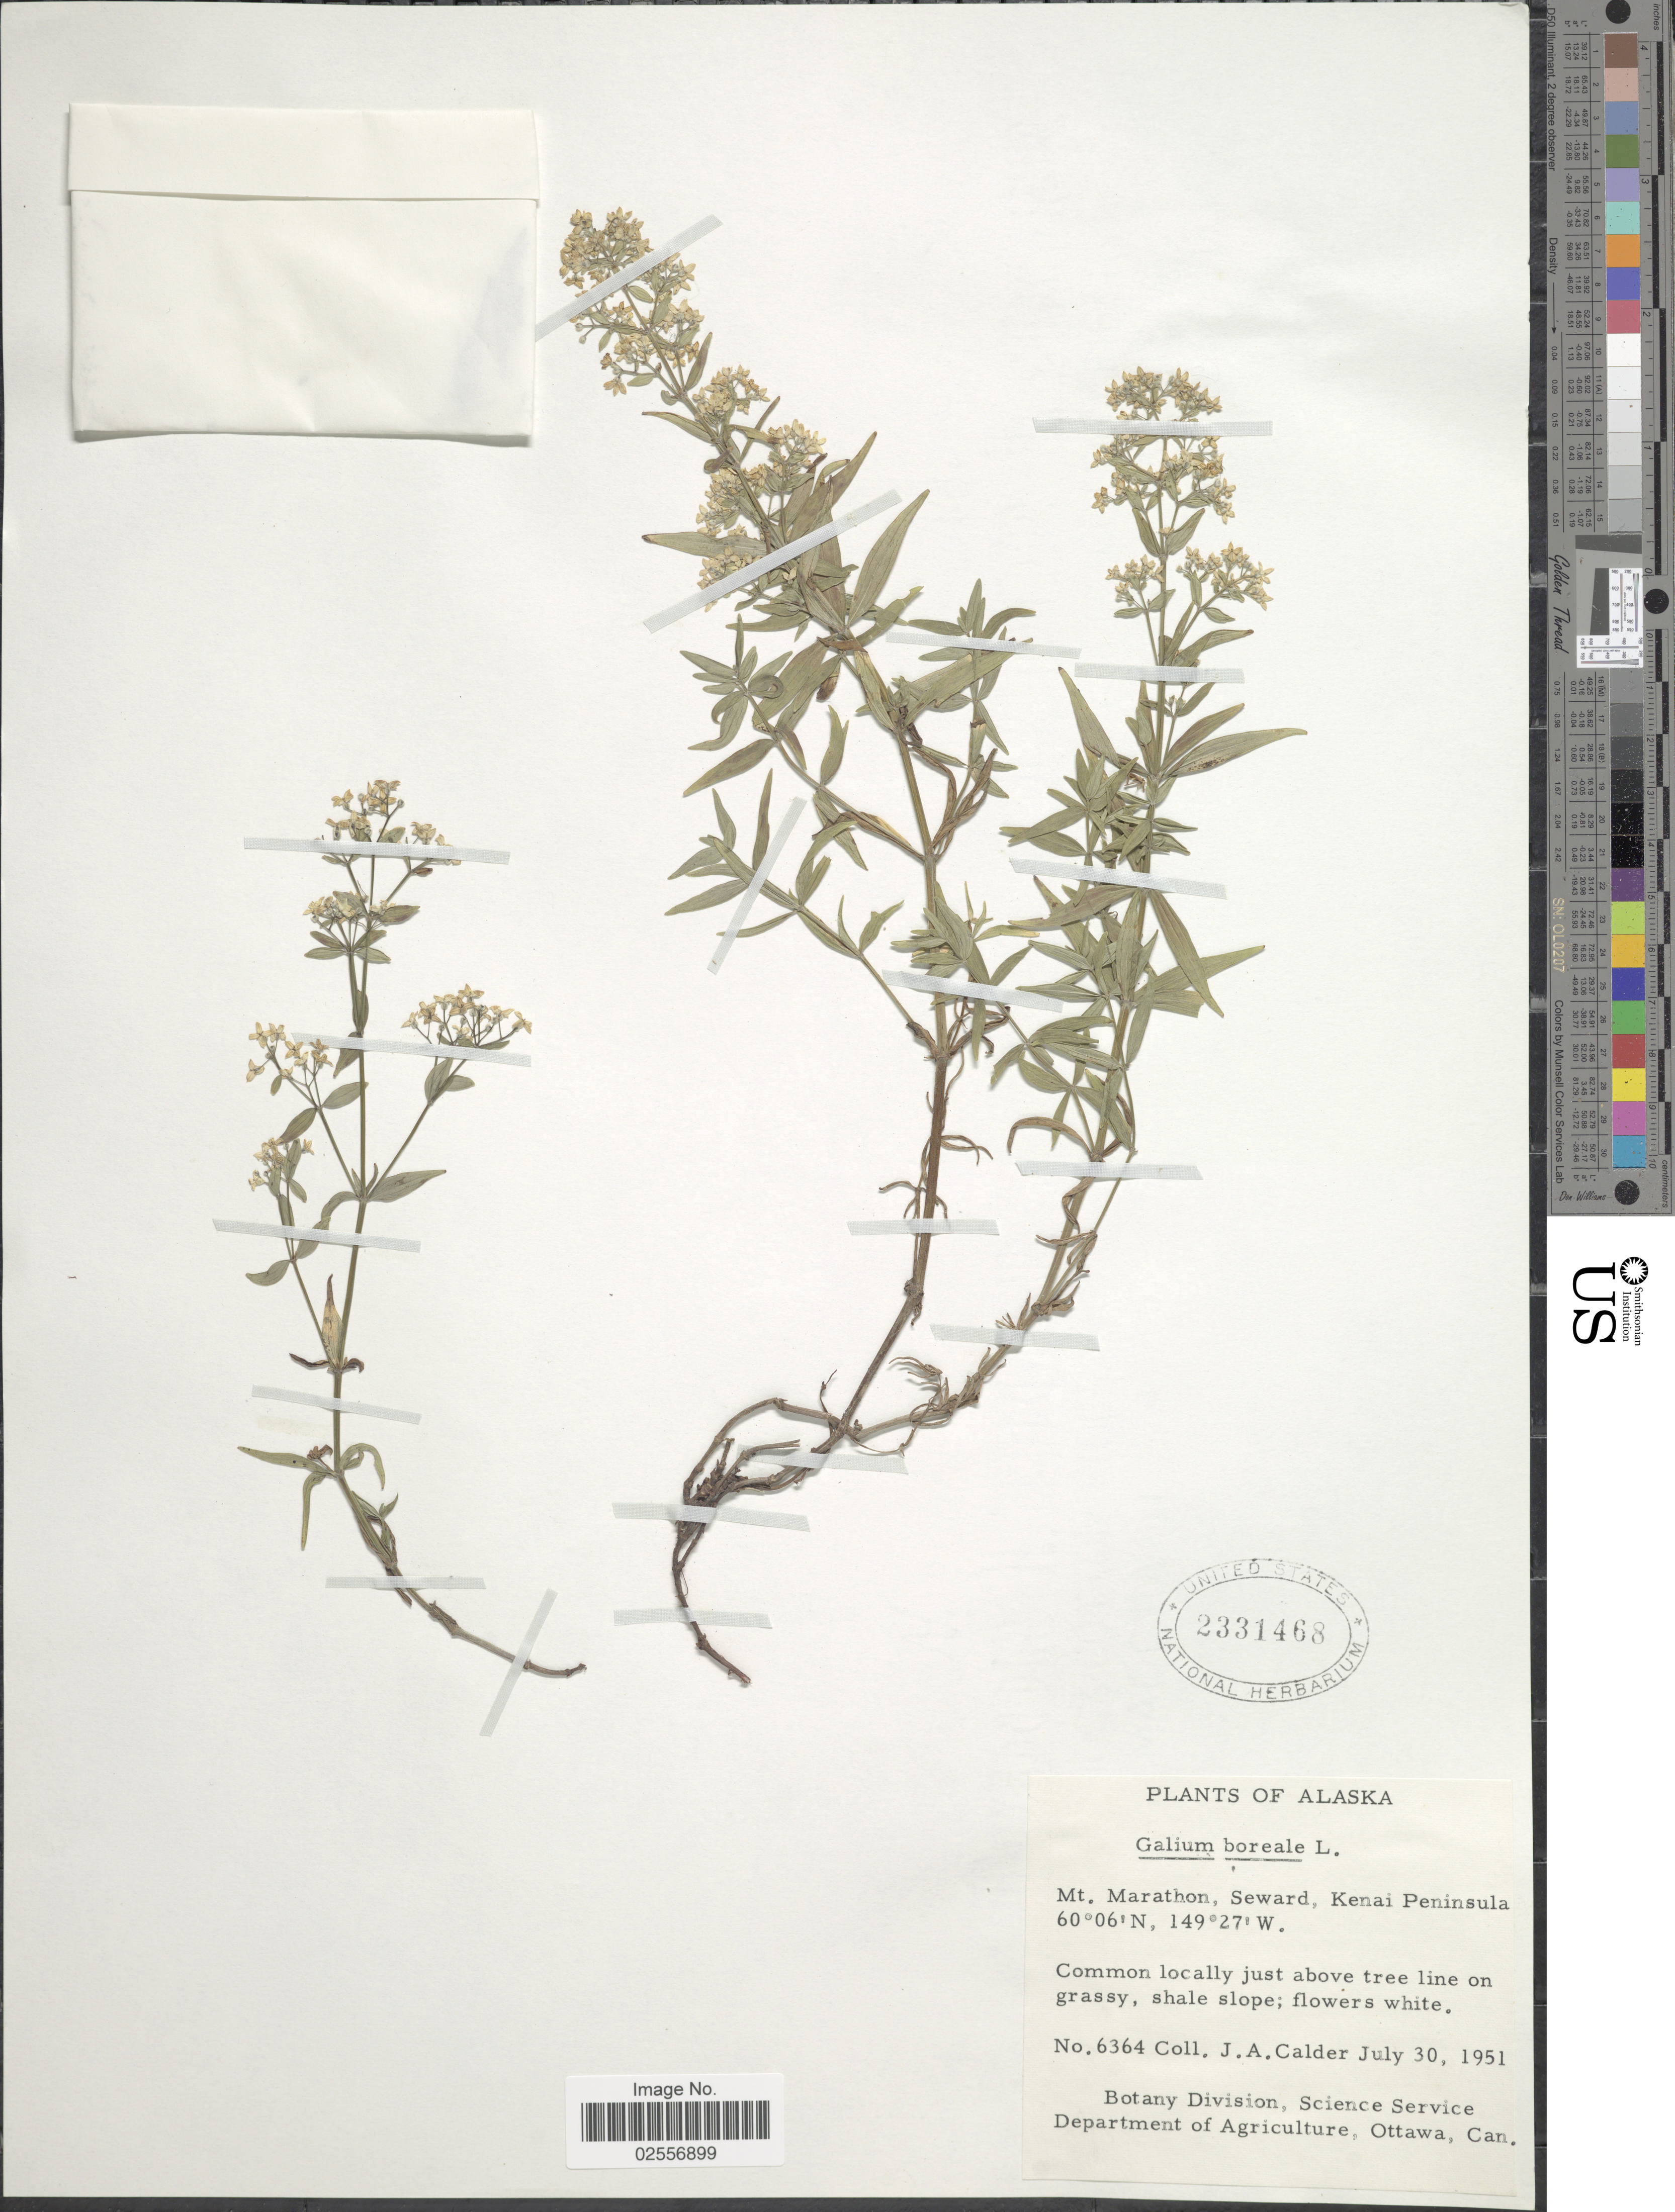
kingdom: Plantae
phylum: Tracheophyta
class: Magnoliopsida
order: Gentianales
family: Rubiaceae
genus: Galium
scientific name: Galium boreale L.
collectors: J. A. Calder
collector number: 6364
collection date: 1951-07-30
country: United States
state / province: Alaska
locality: Mt. Marathon, Seward, Kenai Peninsula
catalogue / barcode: US 2331468